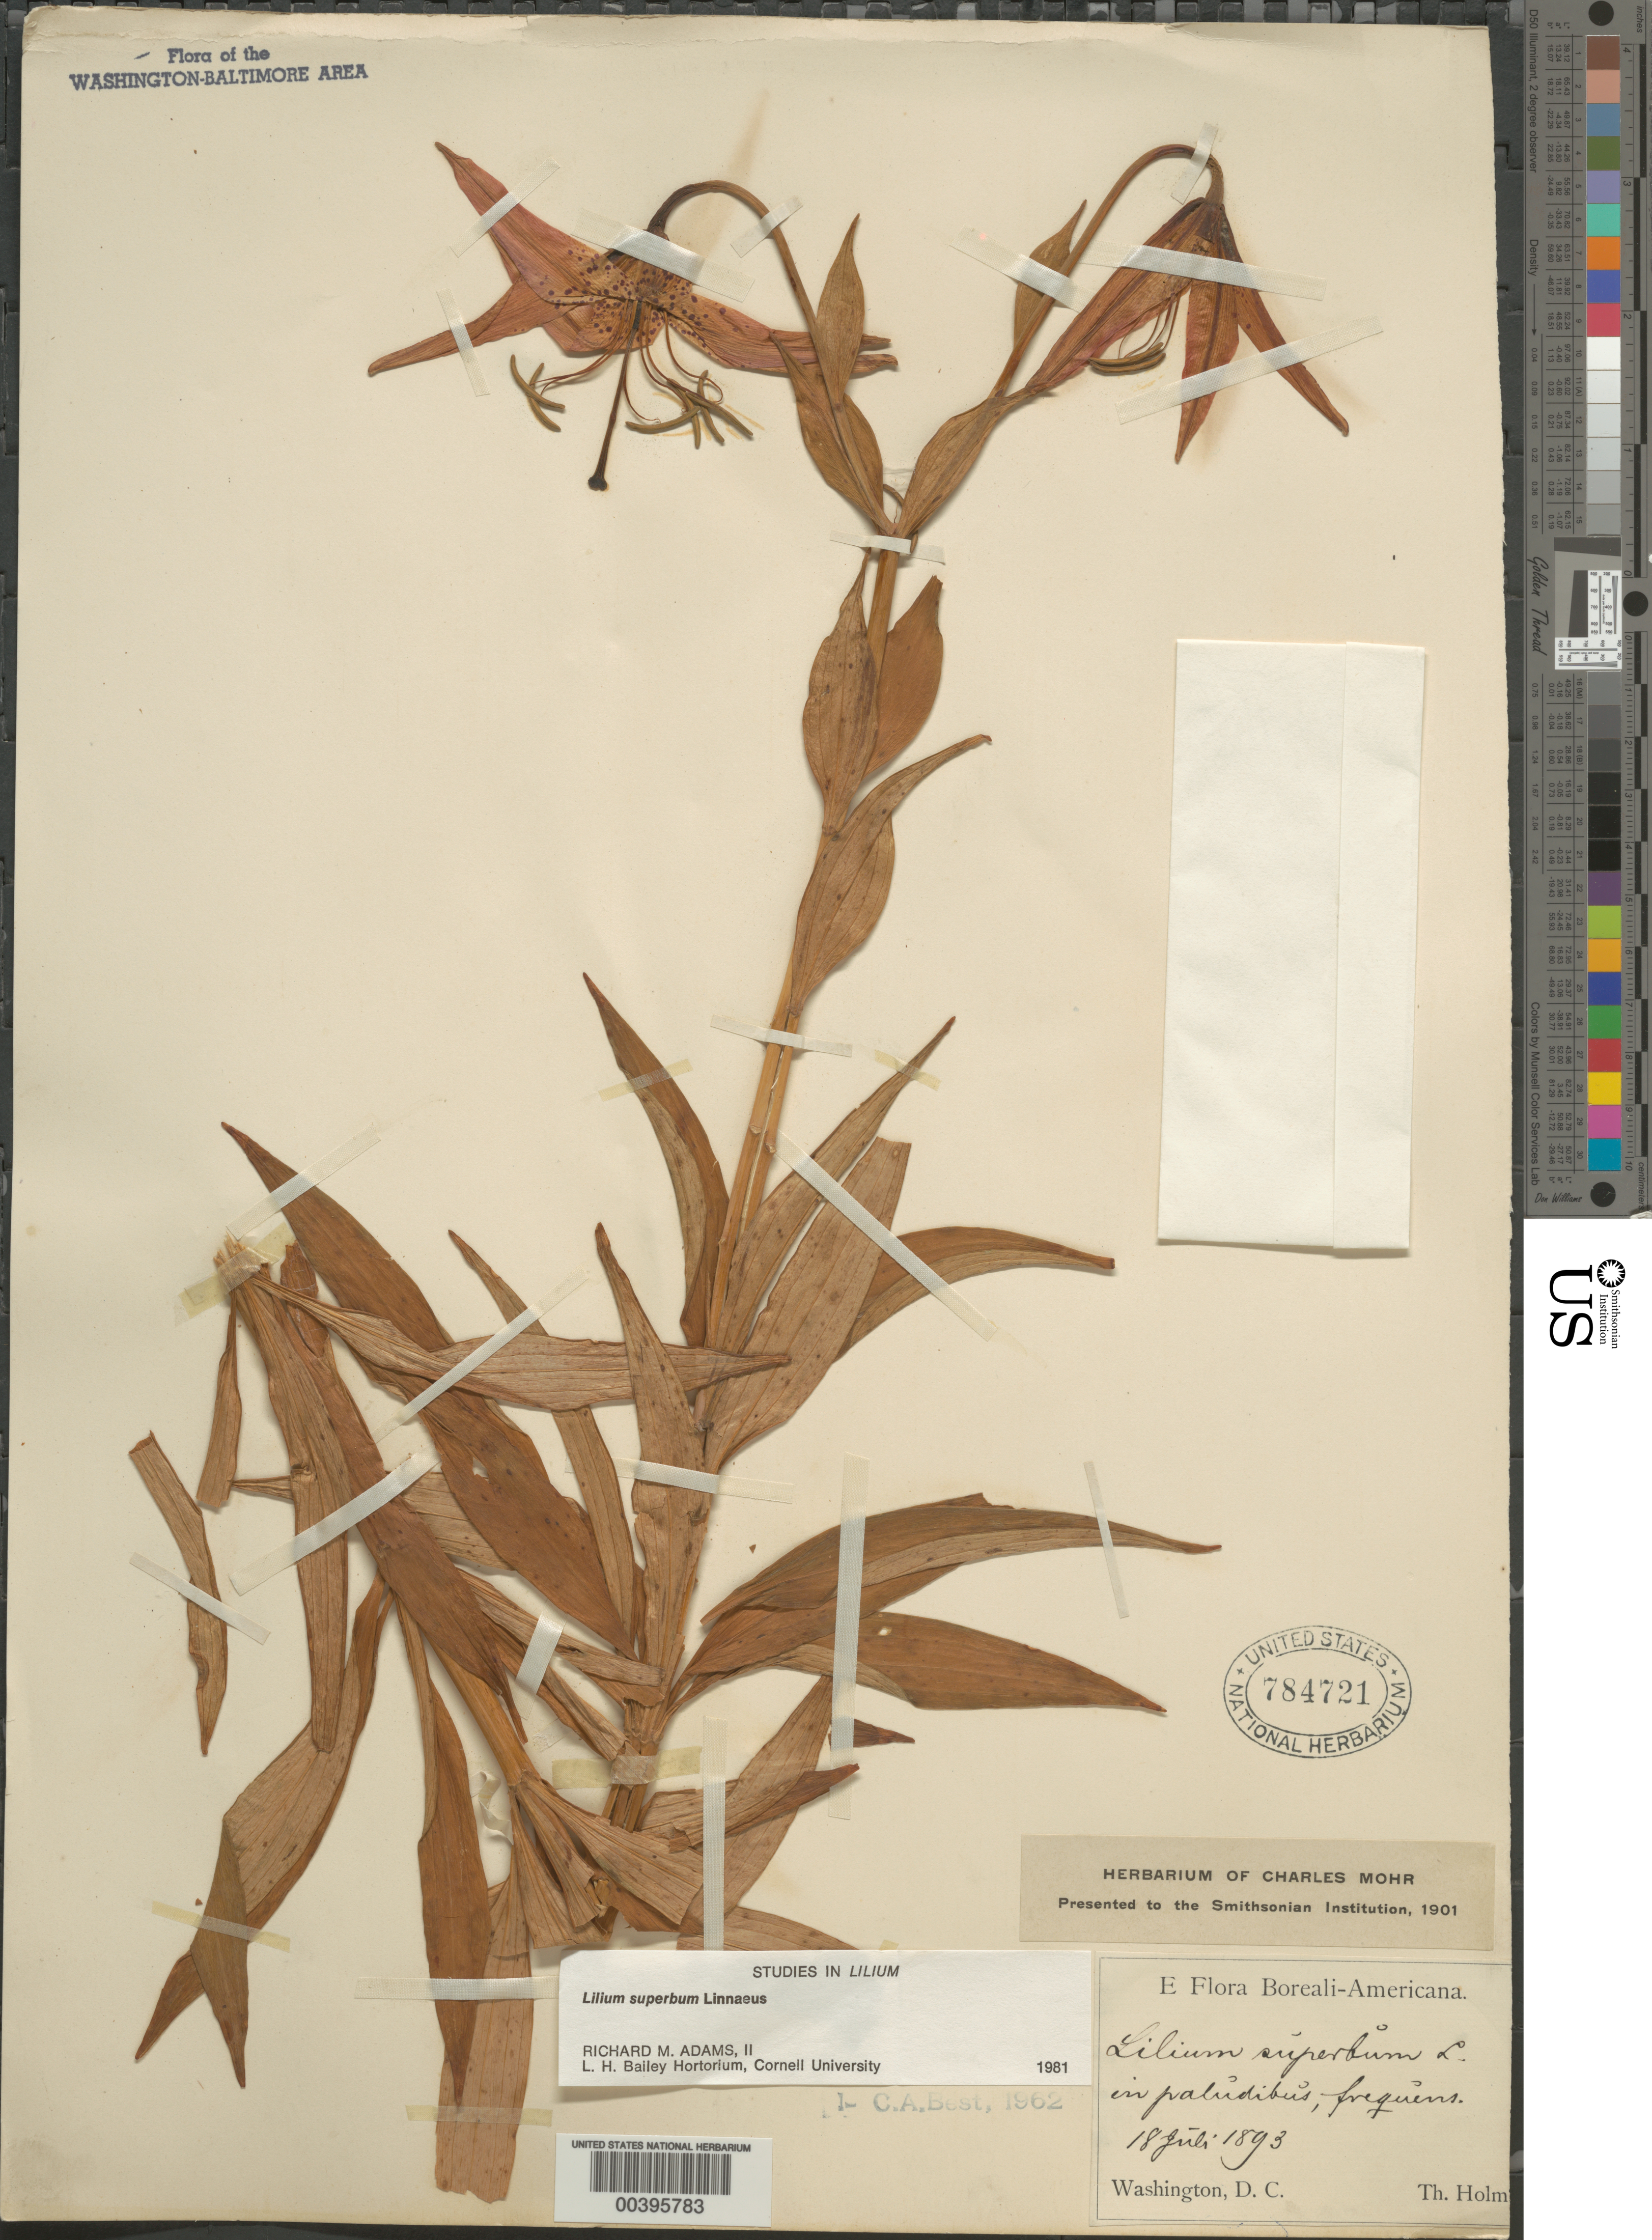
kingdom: Plantae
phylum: Tracheophyta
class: Liliopsida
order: Liliales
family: Liliaceae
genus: Lilium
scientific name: Lilium superbum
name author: L.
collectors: T. Holm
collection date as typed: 18 Jul 1893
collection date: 1893-07-18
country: United States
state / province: District of Columbia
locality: Washington DC area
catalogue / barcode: US 784721